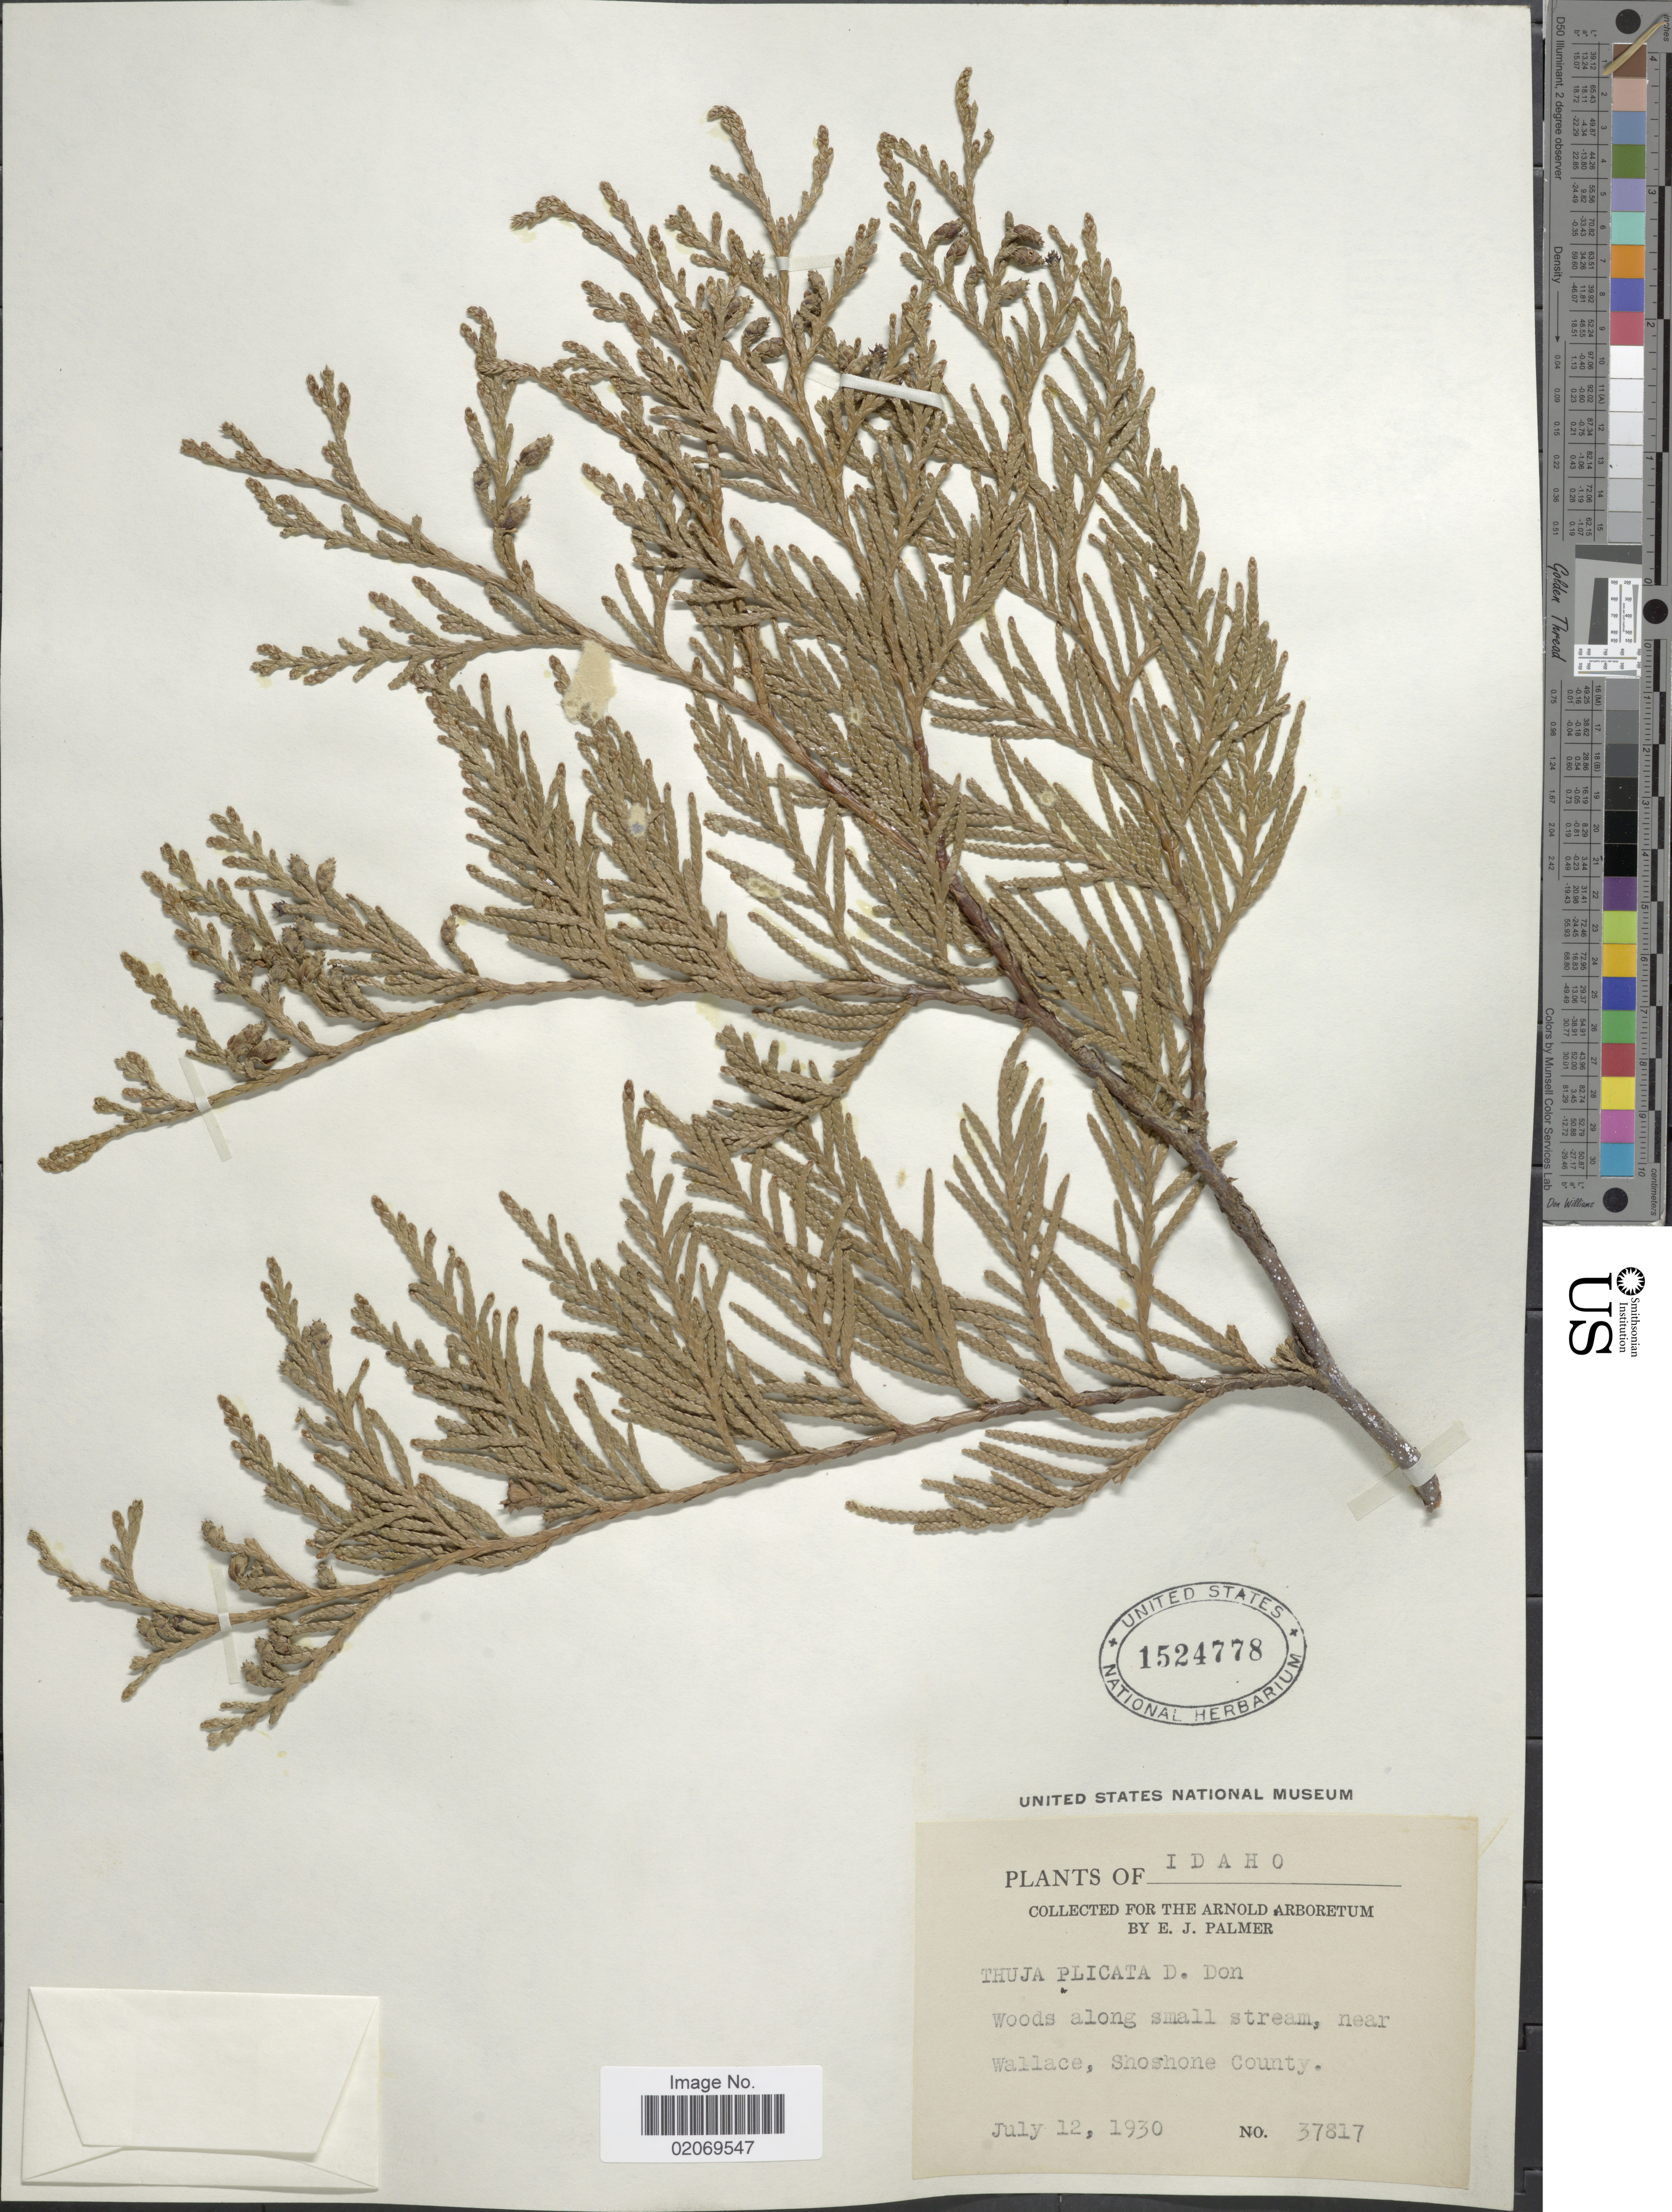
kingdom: Plantae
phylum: Tracheophyta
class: Pinopsida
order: Pinales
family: Cupressaceae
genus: Thuja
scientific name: Thuja plicata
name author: Donn & D. Don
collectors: E. J. Palmer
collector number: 37817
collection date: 1930-07-12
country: United States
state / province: Idaho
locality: Woods along small stream, near Wallace, Shoshone County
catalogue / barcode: US 1524778